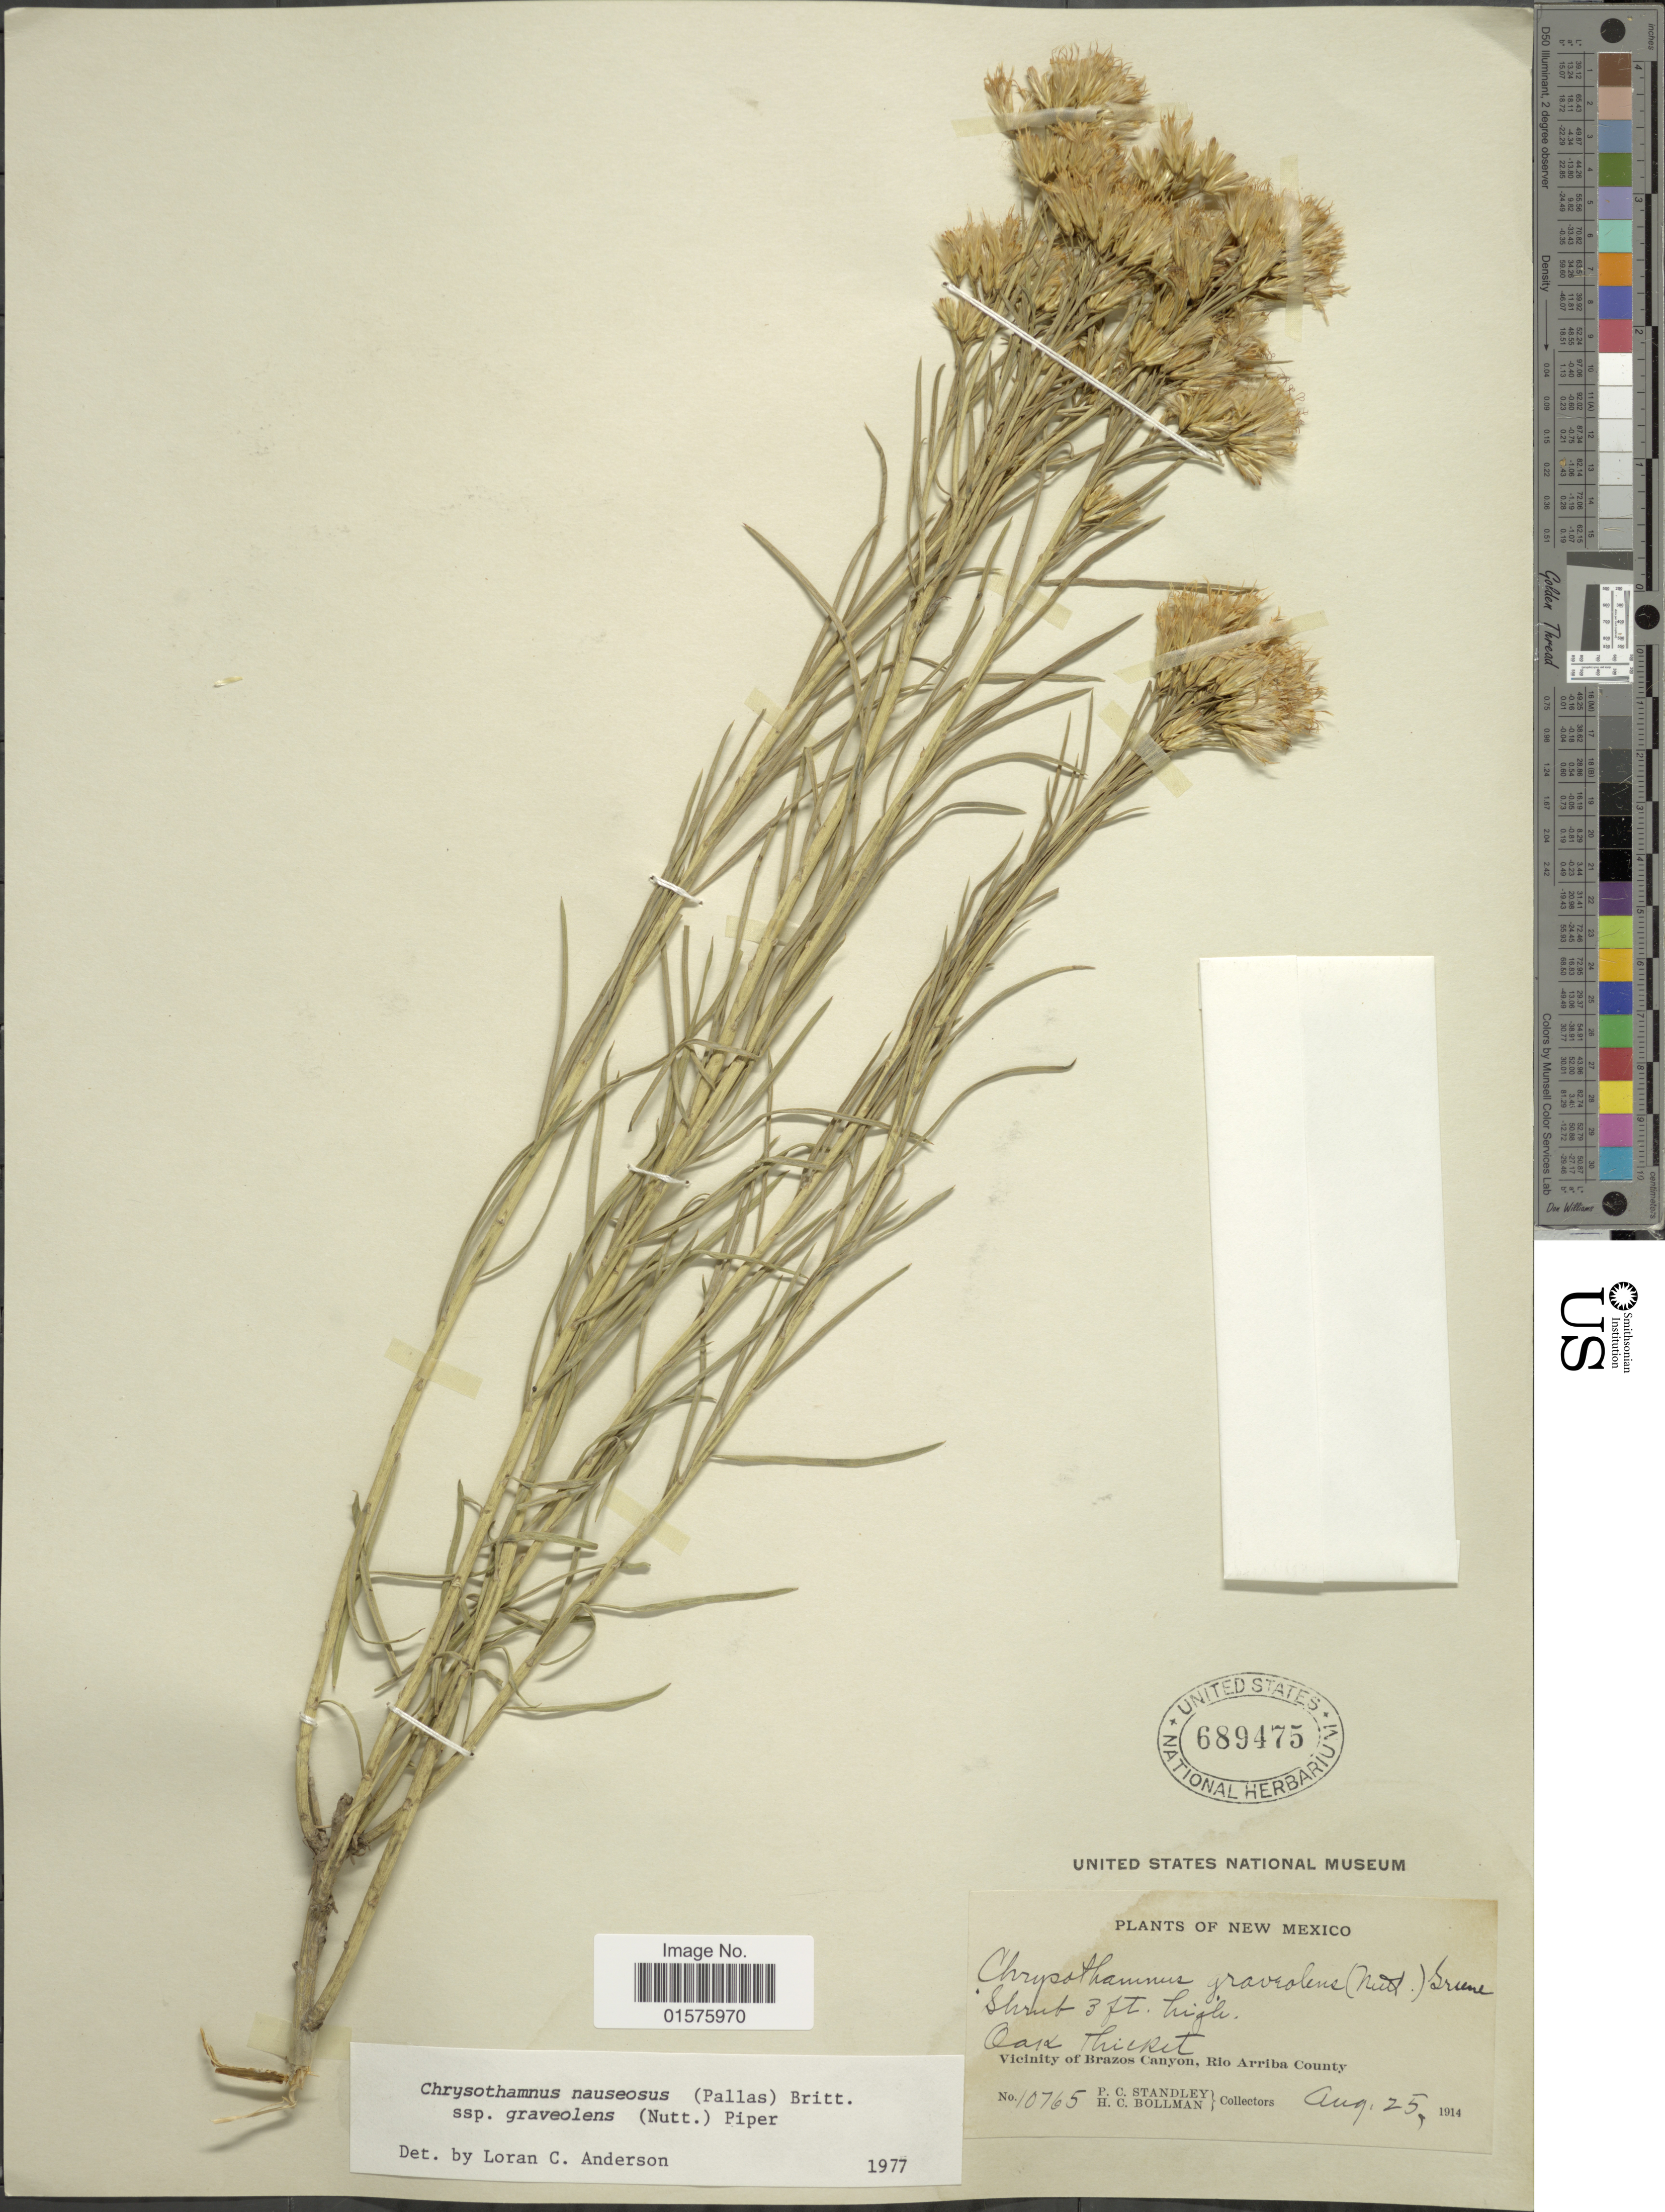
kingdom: Plantae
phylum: Tracheophyta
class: Magnoliopsida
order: Asterales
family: Asteraceae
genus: Ericameria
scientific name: Ericameria nauseosa var. graveolens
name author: (Nutt.) Reveal & Schuyler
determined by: Urbatsch, Lowell E., Curator (LSU), Louisiana State University (UNITED STATES)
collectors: P. C. Standley & H. C. Bollman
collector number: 10765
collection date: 1914-08-25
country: United States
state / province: New Mexico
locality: Vicinity of Brazos Canyon, Rio Arriba County.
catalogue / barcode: US 689475